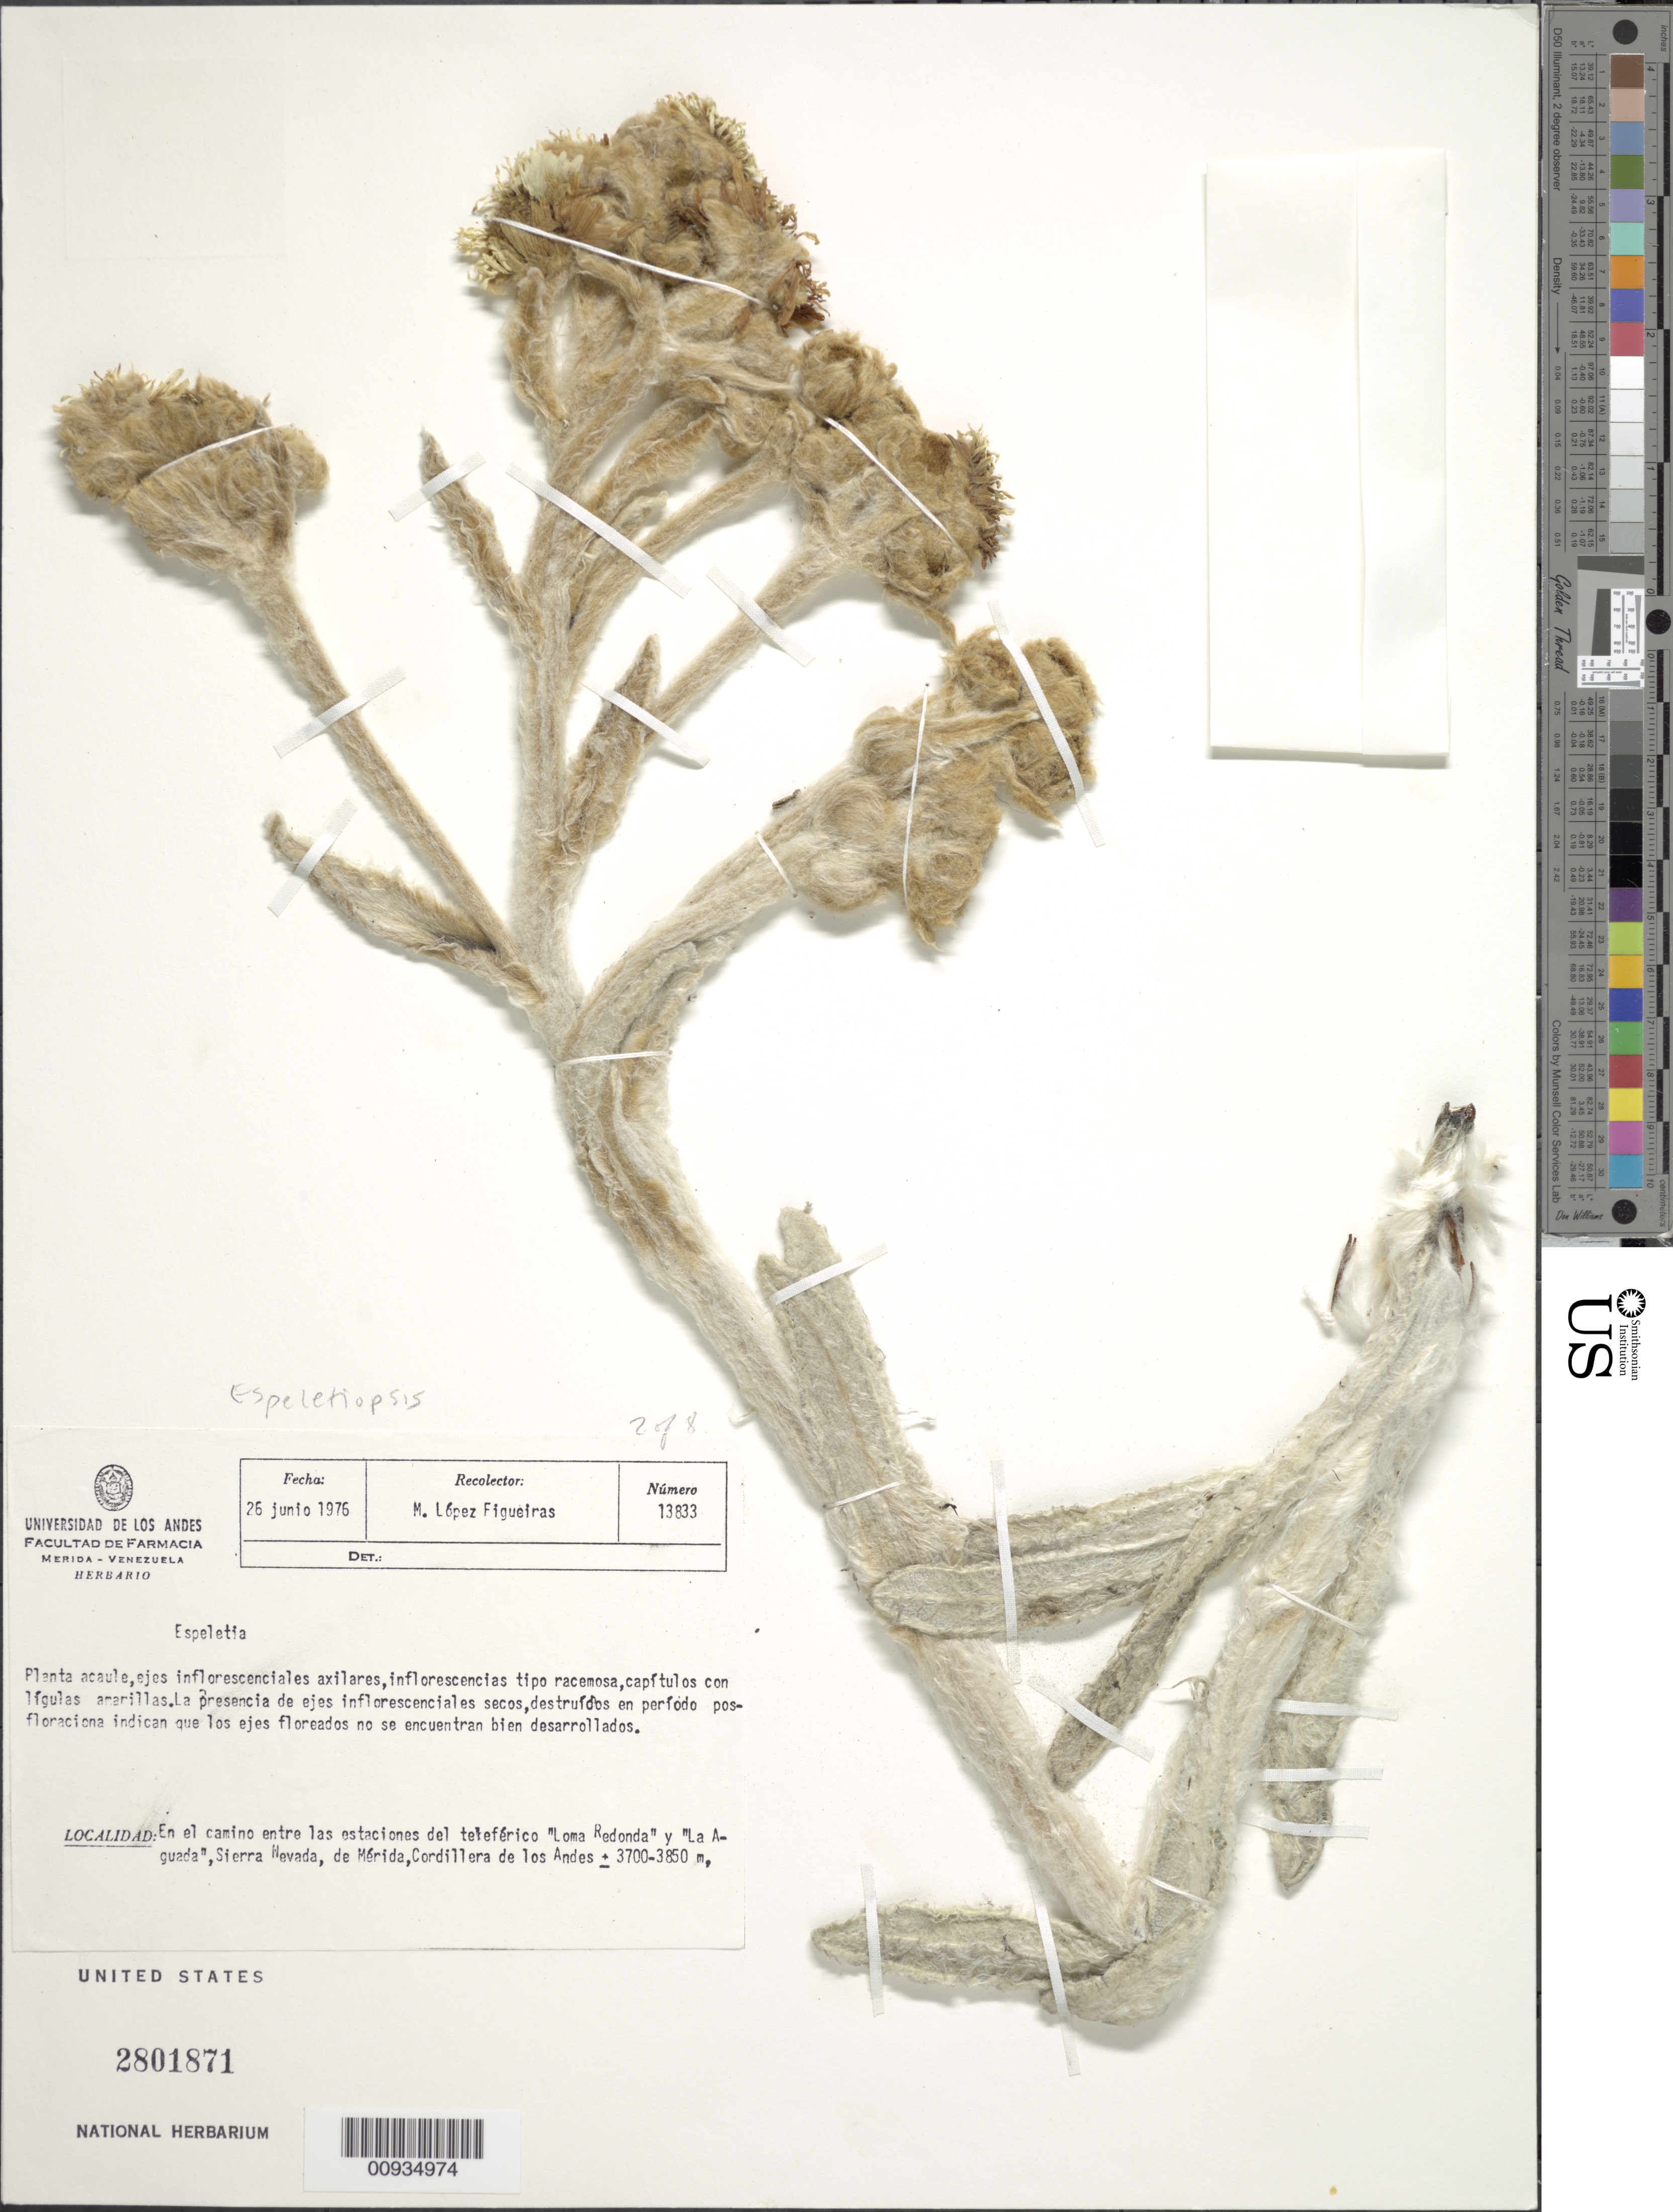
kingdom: Plantae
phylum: Tracheophyta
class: Magnoliopsida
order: Asterales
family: Asteraceae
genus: Espeletiopsis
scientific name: Espeletiopsis pozoensis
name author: (Cuatrec.) Cuatrec.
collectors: M. López Figueiras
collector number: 13833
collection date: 1976-06-26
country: Venezuela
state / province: Mérida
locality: En el camino entre las ostaciones del teleferico Loma Redonda y La Aguada, Sierra Nevada, de Merida, Cordillera de Los Andes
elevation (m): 3700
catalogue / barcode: US 2801871